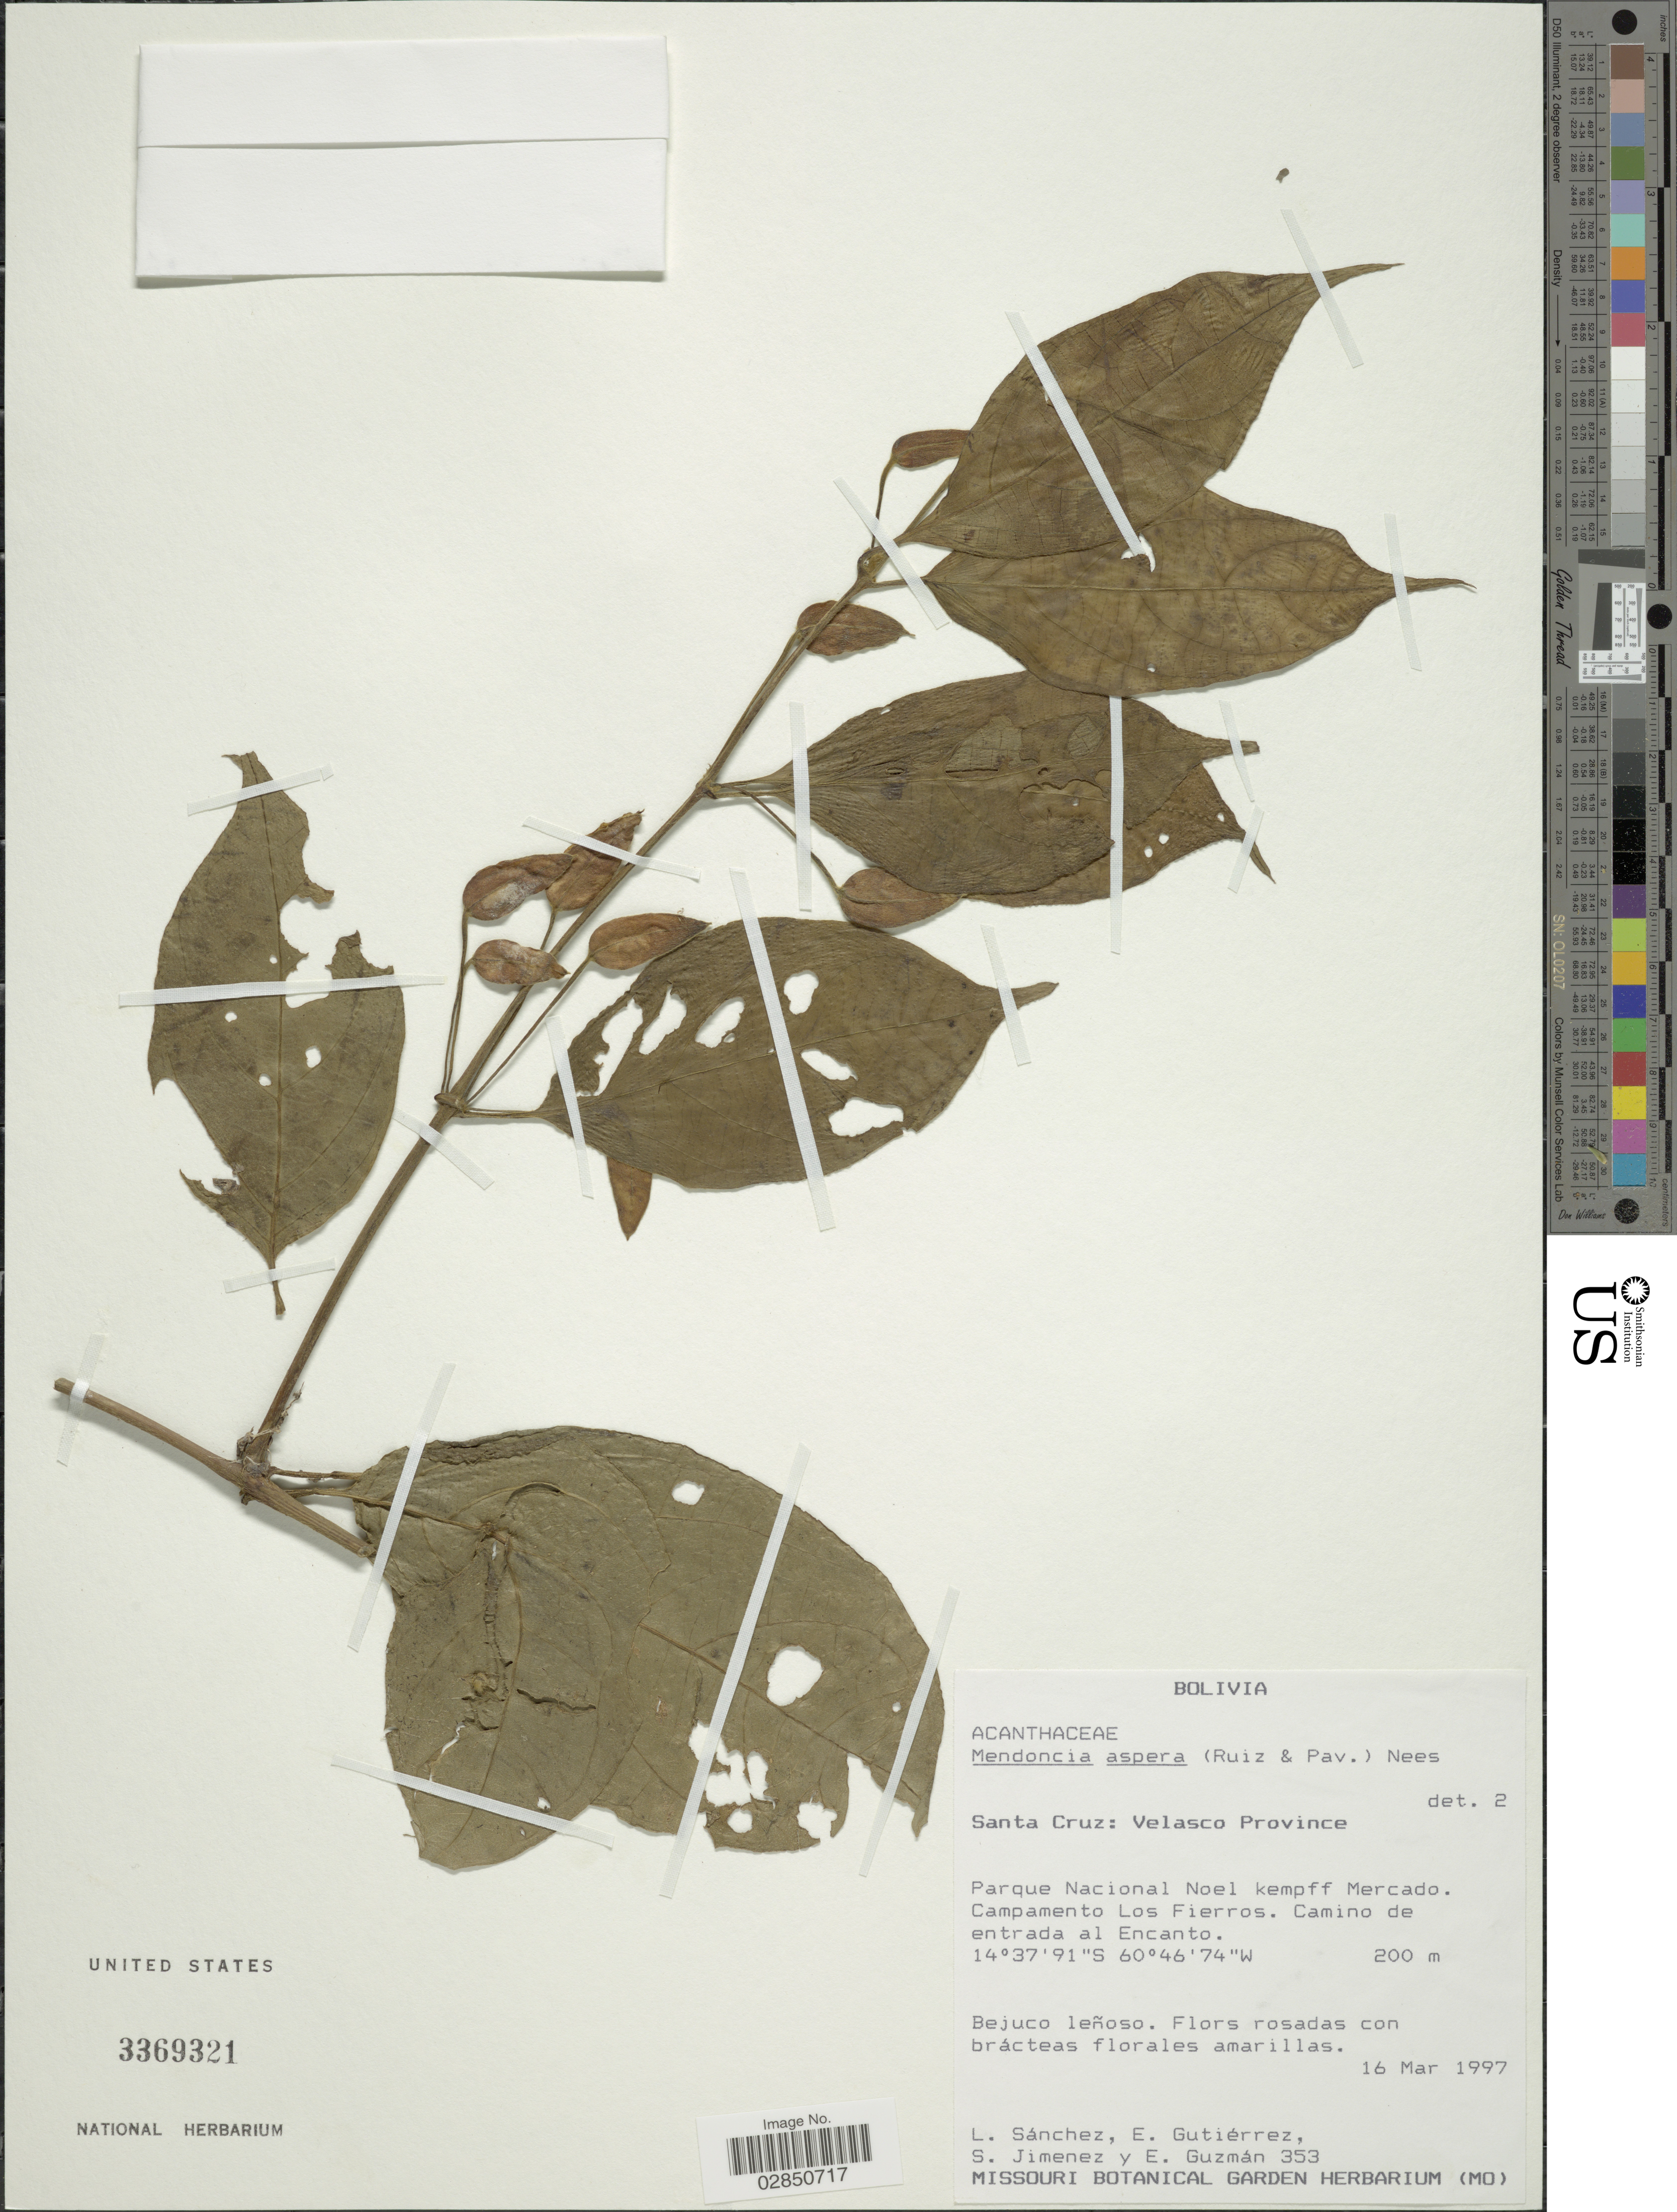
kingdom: Plantae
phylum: Tracheophyta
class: Magnoliopsida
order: Lamiales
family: Acanthaceae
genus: Mendoncia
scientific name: Mendoncia aspera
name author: (Ruiz & Pav.) Nees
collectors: L. Sanchez, E. Gutiérrez, S. Jiménez & E. Guzman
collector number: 353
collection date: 1997-03-16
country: Bolivia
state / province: Santa Cruz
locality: Santa Cruz: Velasco Province, Parque Nacional Noel Kempff Mercado; Campamento Los Fierros, Camino de entrada al Encanto.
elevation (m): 200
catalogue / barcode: US 3369321